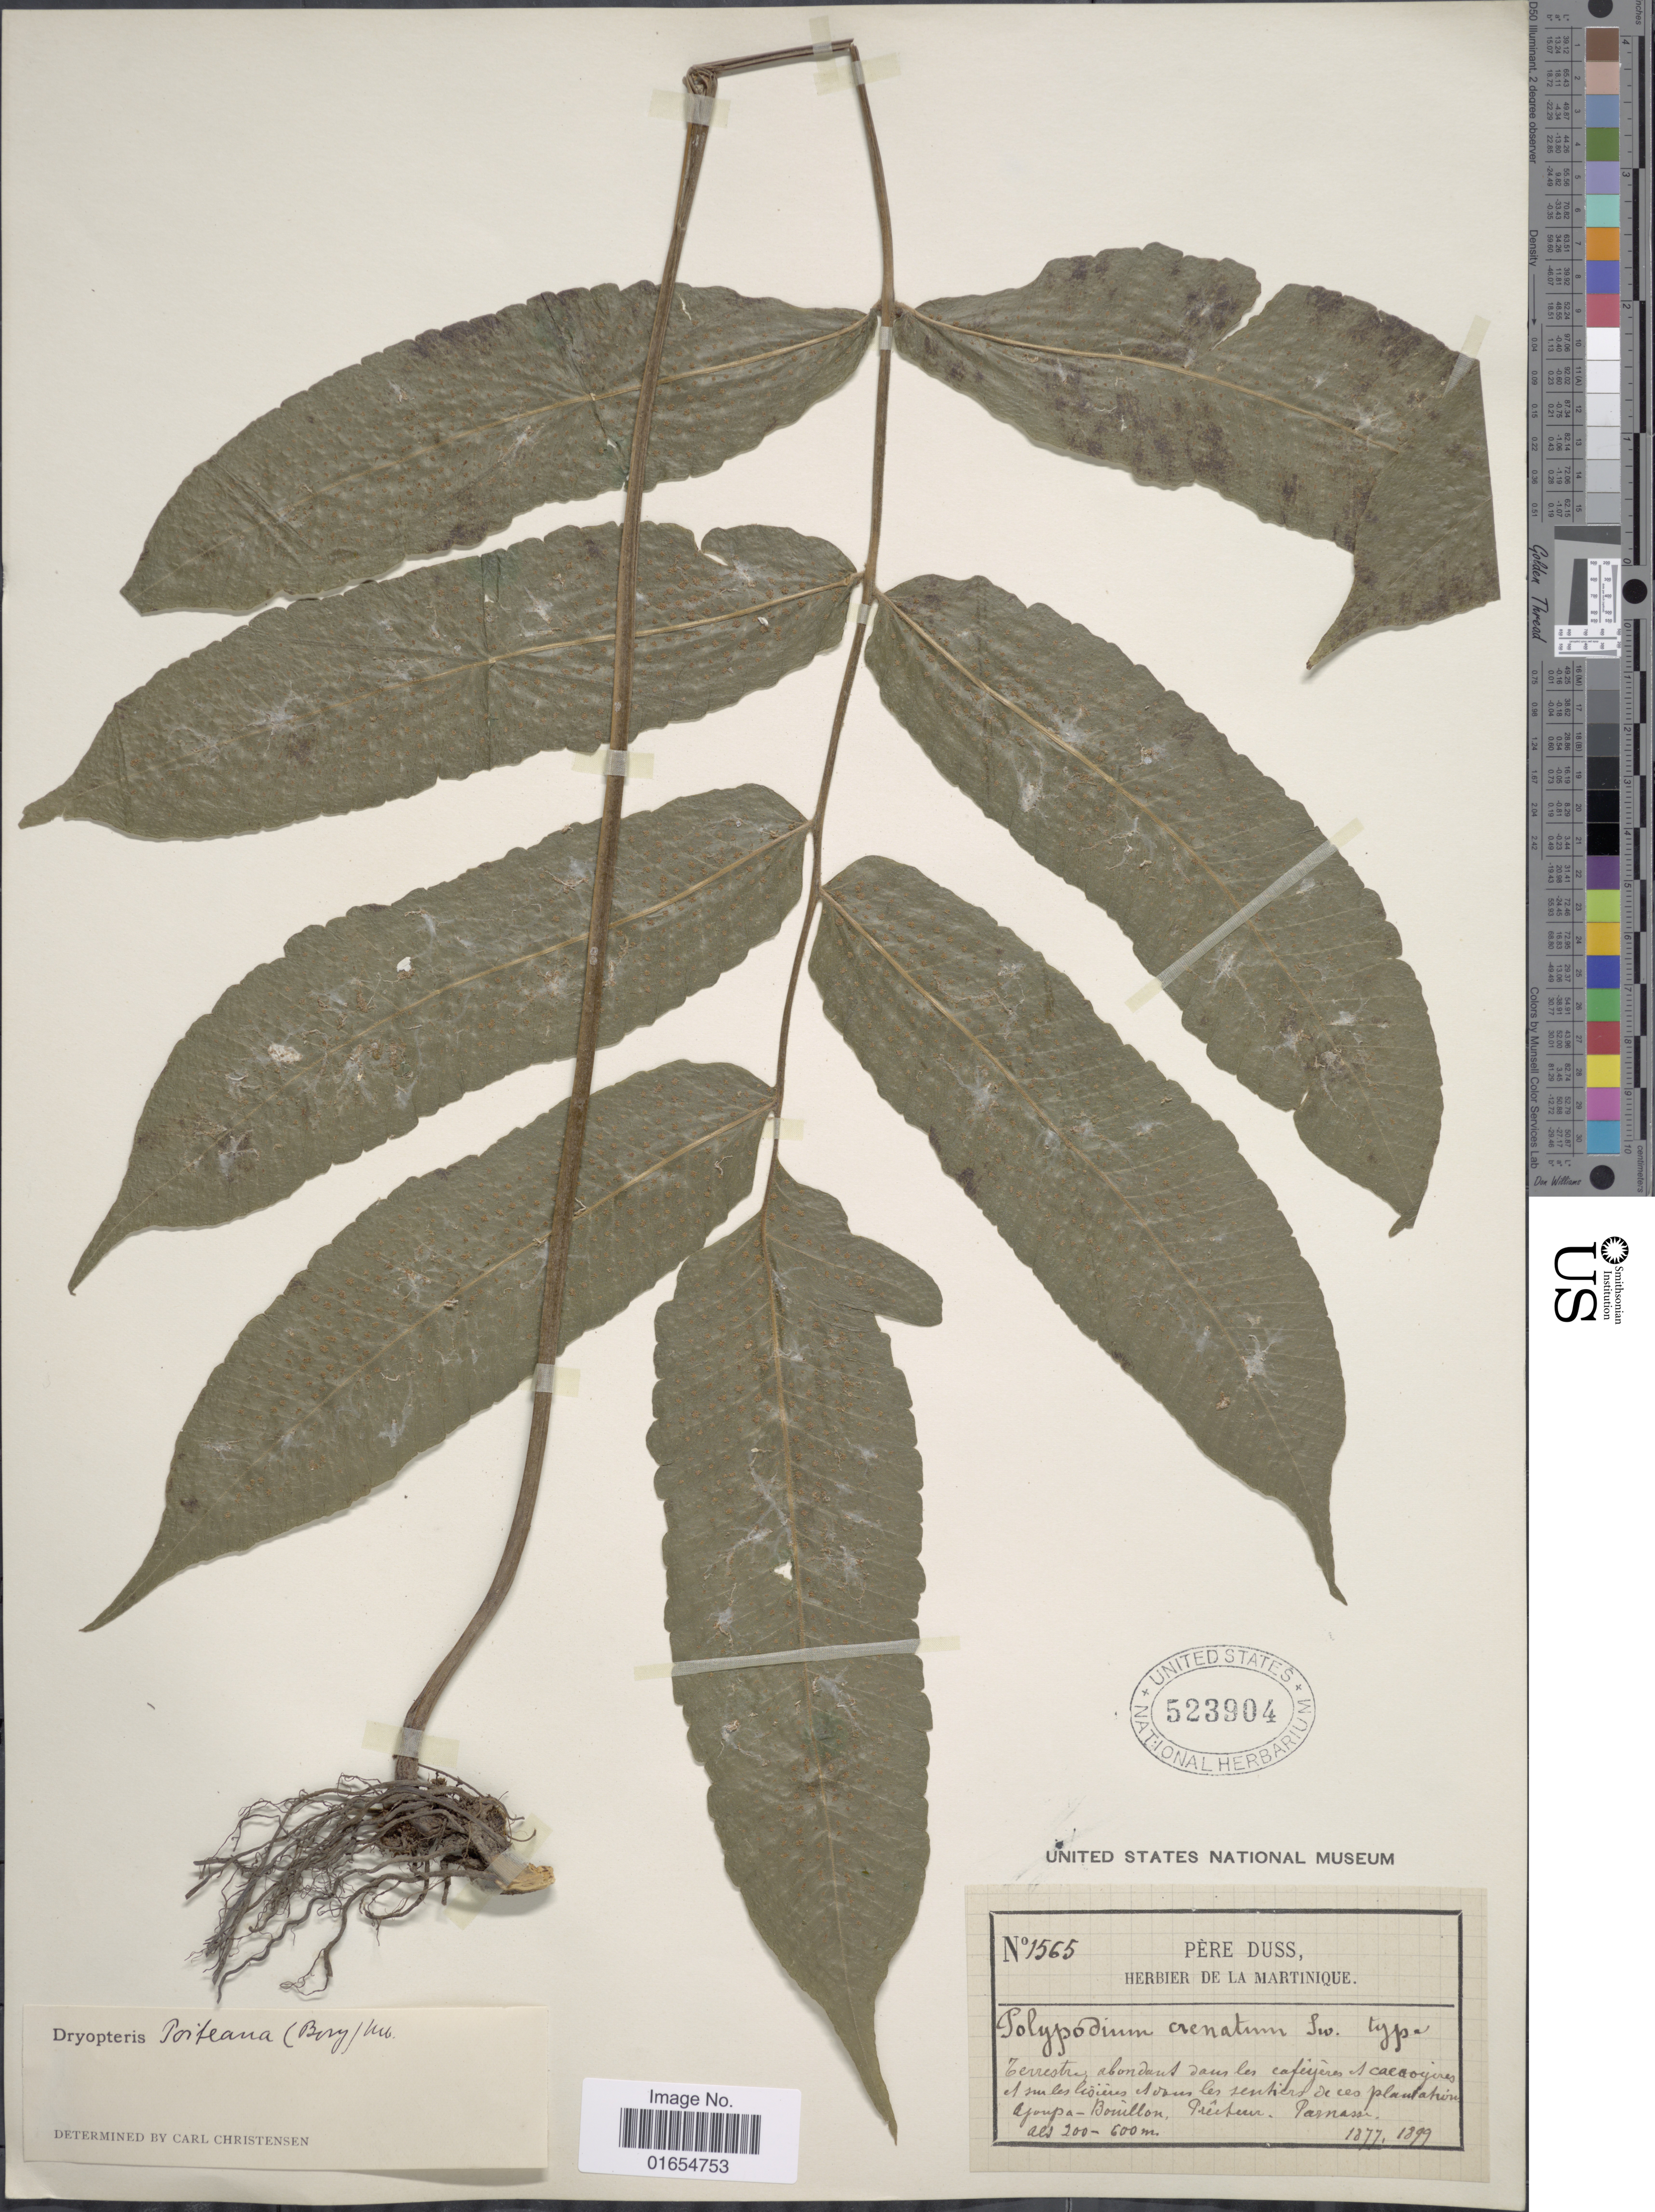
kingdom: Plantae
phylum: Tracheophyta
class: Polypodiopsida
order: Polypodiales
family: Thelypteridaceae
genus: Goniopteris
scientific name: Goniopteris poiteana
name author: (Bory) Ching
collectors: Père Duss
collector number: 1565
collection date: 1877/1899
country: Martinique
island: Martinique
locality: su les lisieres el vaus les sentiers de ces plantations Ajoupa-Bouillon, Prêcheur, Parnasse.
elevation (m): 200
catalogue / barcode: US 523904